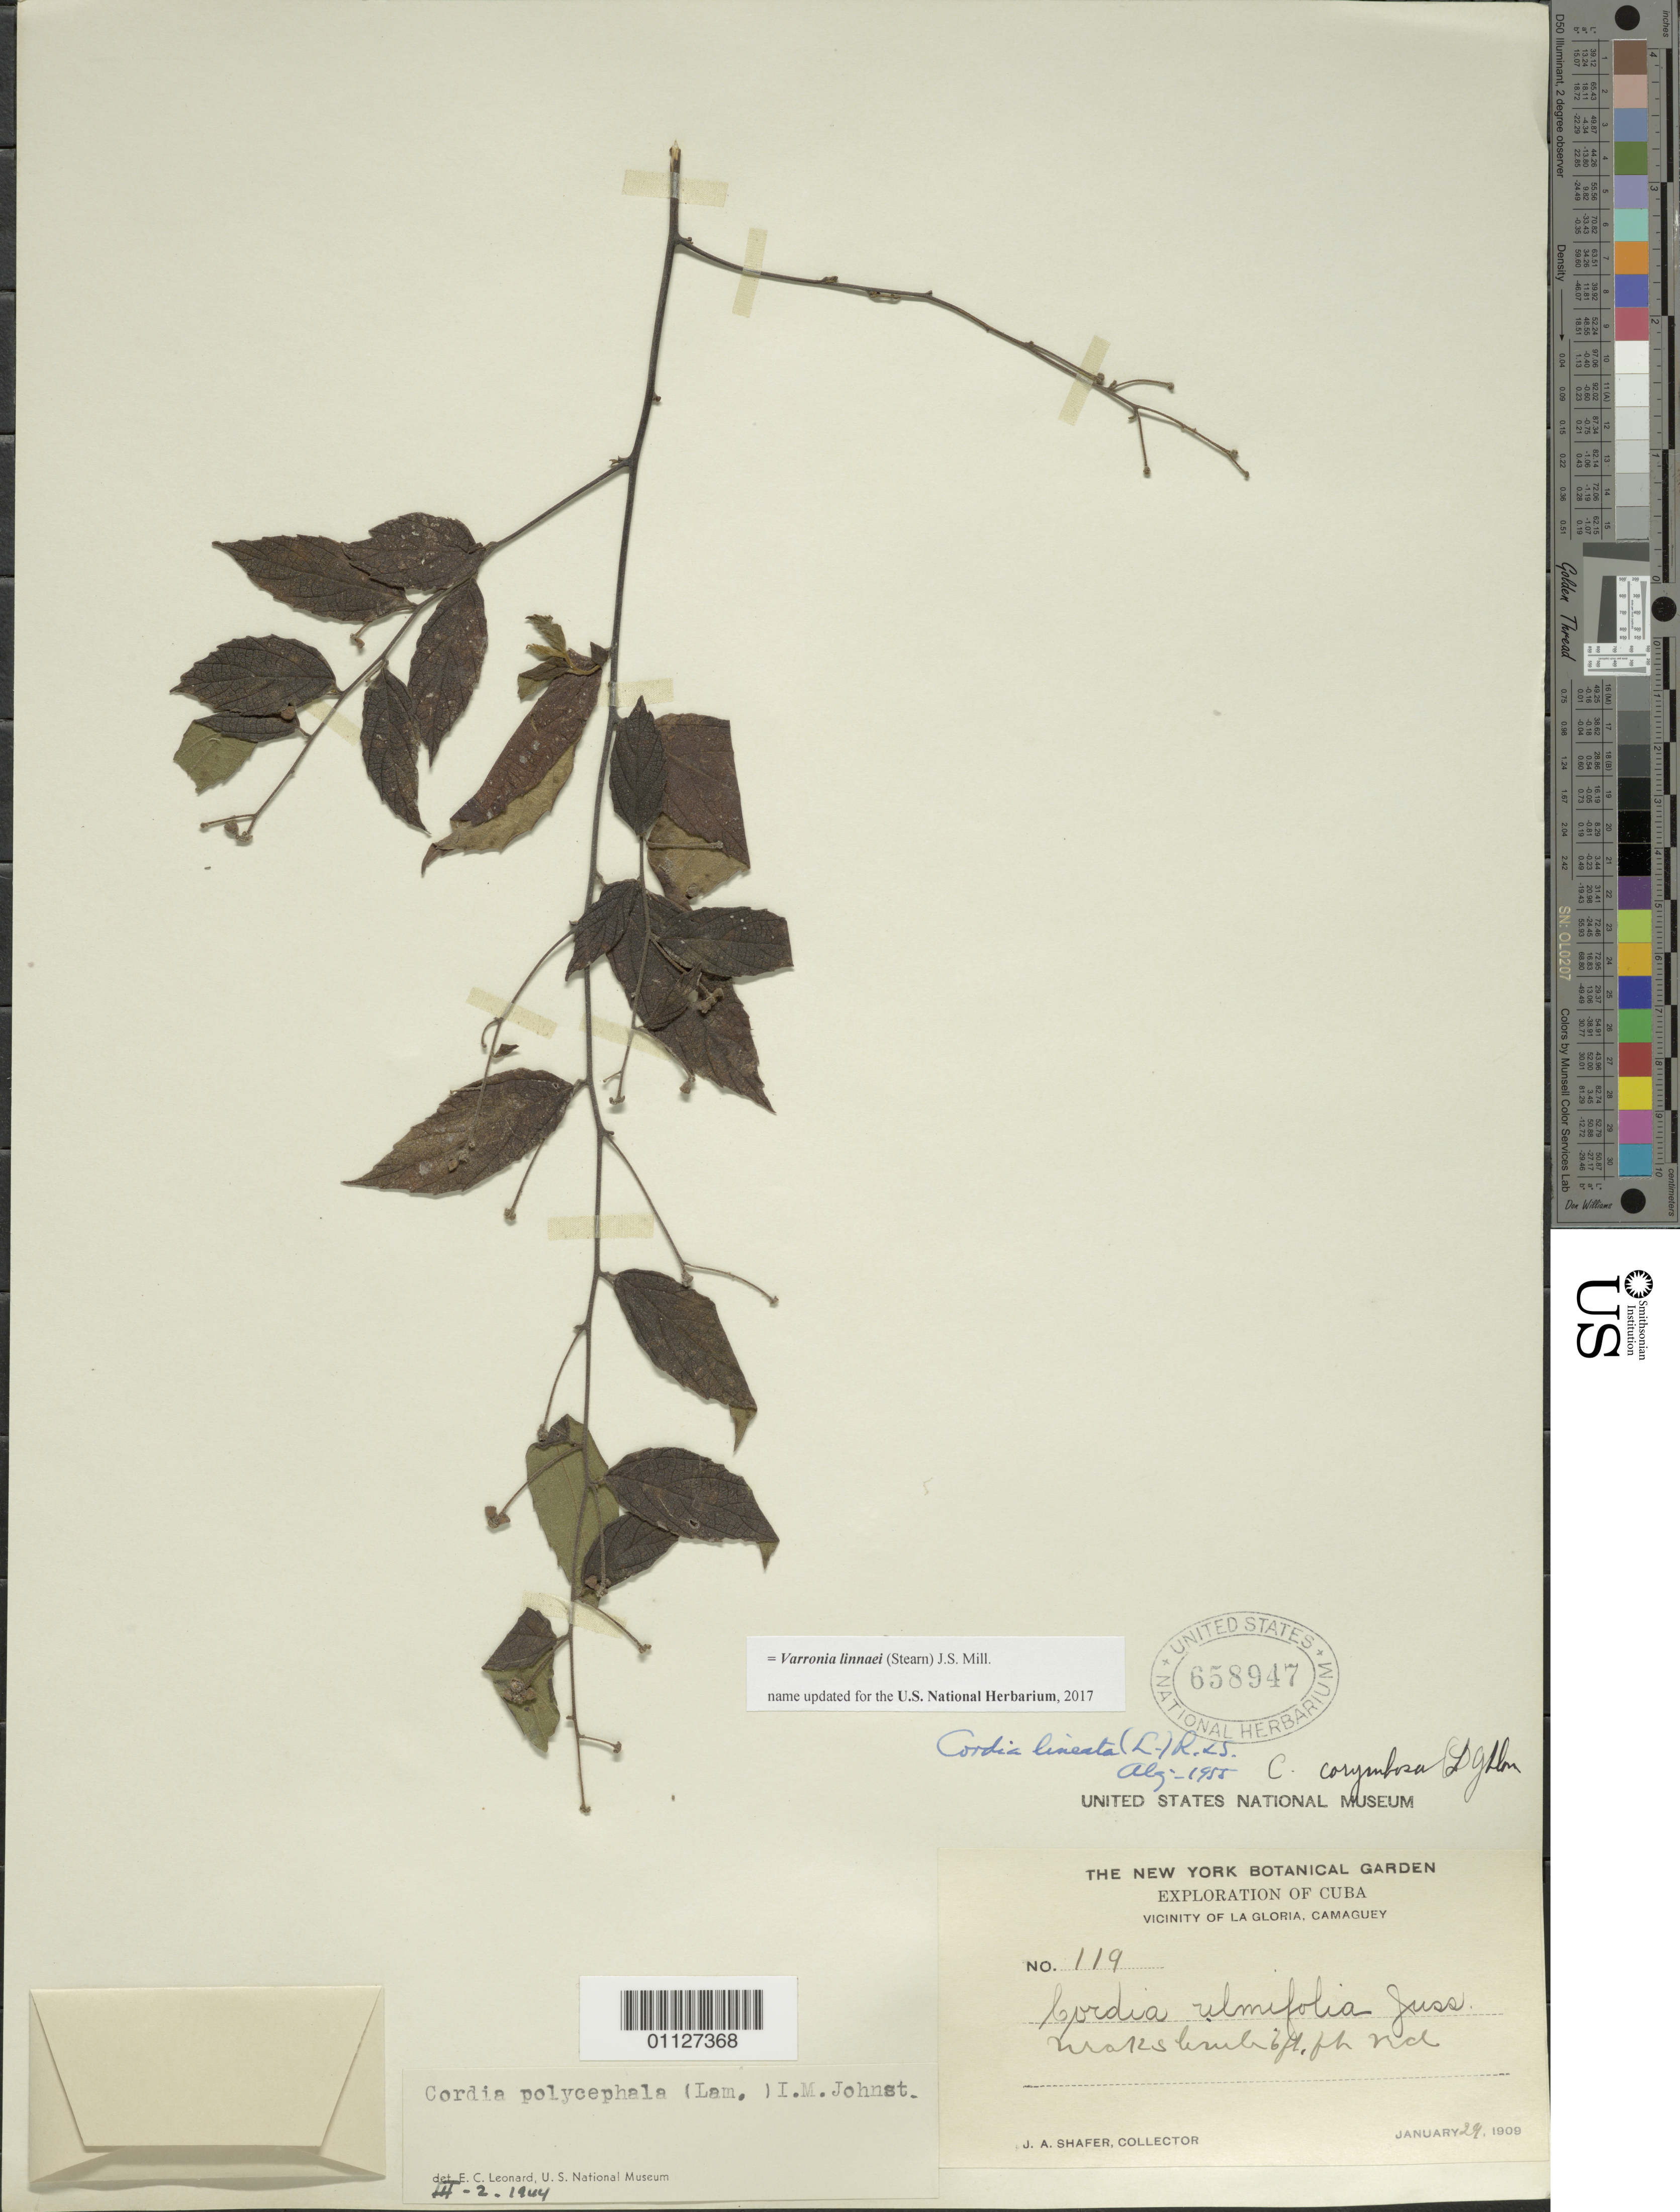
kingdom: Plantae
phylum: Tracheophyta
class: Magnoliopsida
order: Boraginales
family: Cordiaceae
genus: Varronia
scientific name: Varronia linnaei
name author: (Stearn) J.S. Mill.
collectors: J. A. Shafer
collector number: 119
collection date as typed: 29 Jan 1909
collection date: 1909-01-29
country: Cuba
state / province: Camagüey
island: Cuba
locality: Vicinity of La Gloria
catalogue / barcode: US 658947